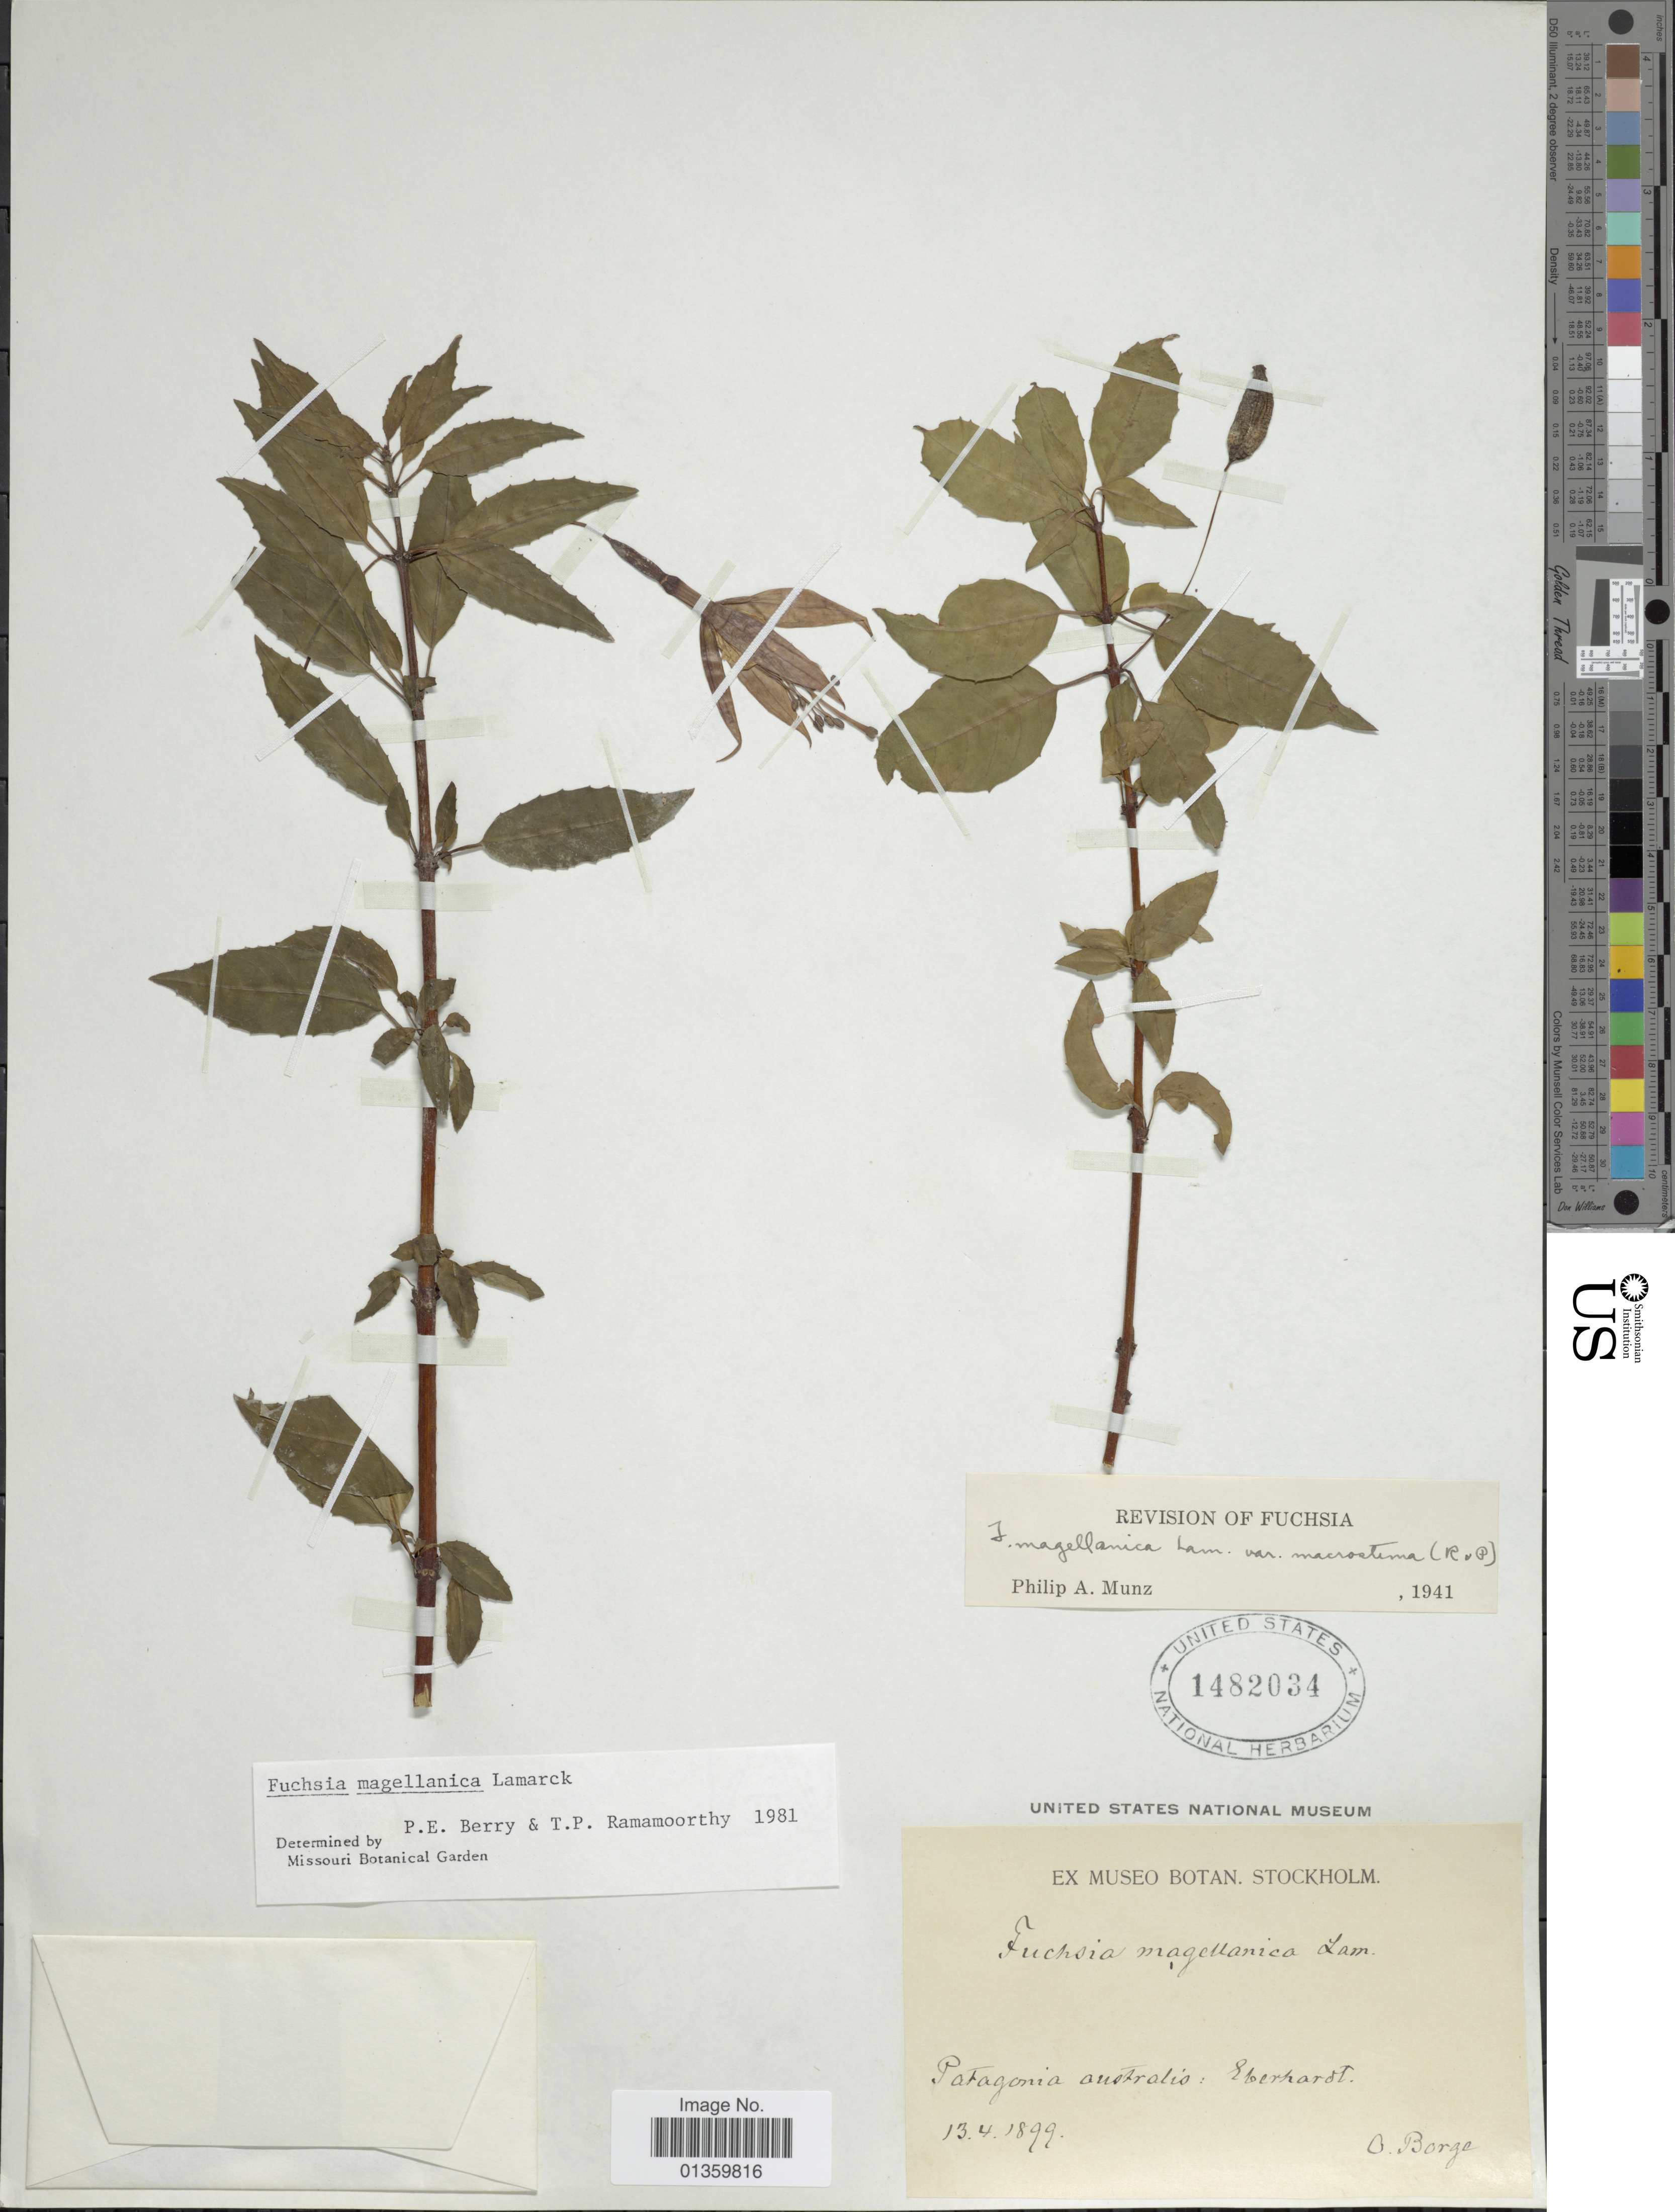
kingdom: Plantae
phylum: Tracheophyta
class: Magnoliopsida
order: Myrtales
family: Onagraceae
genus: Fuchsia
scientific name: Fuchsia magellanica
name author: Lam.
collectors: O. Borge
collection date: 1899-04-13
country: Chile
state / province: Magallanes y de la Antártica Chilena (XII)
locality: Patagonia australis: Eberhardt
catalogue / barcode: US 1482034